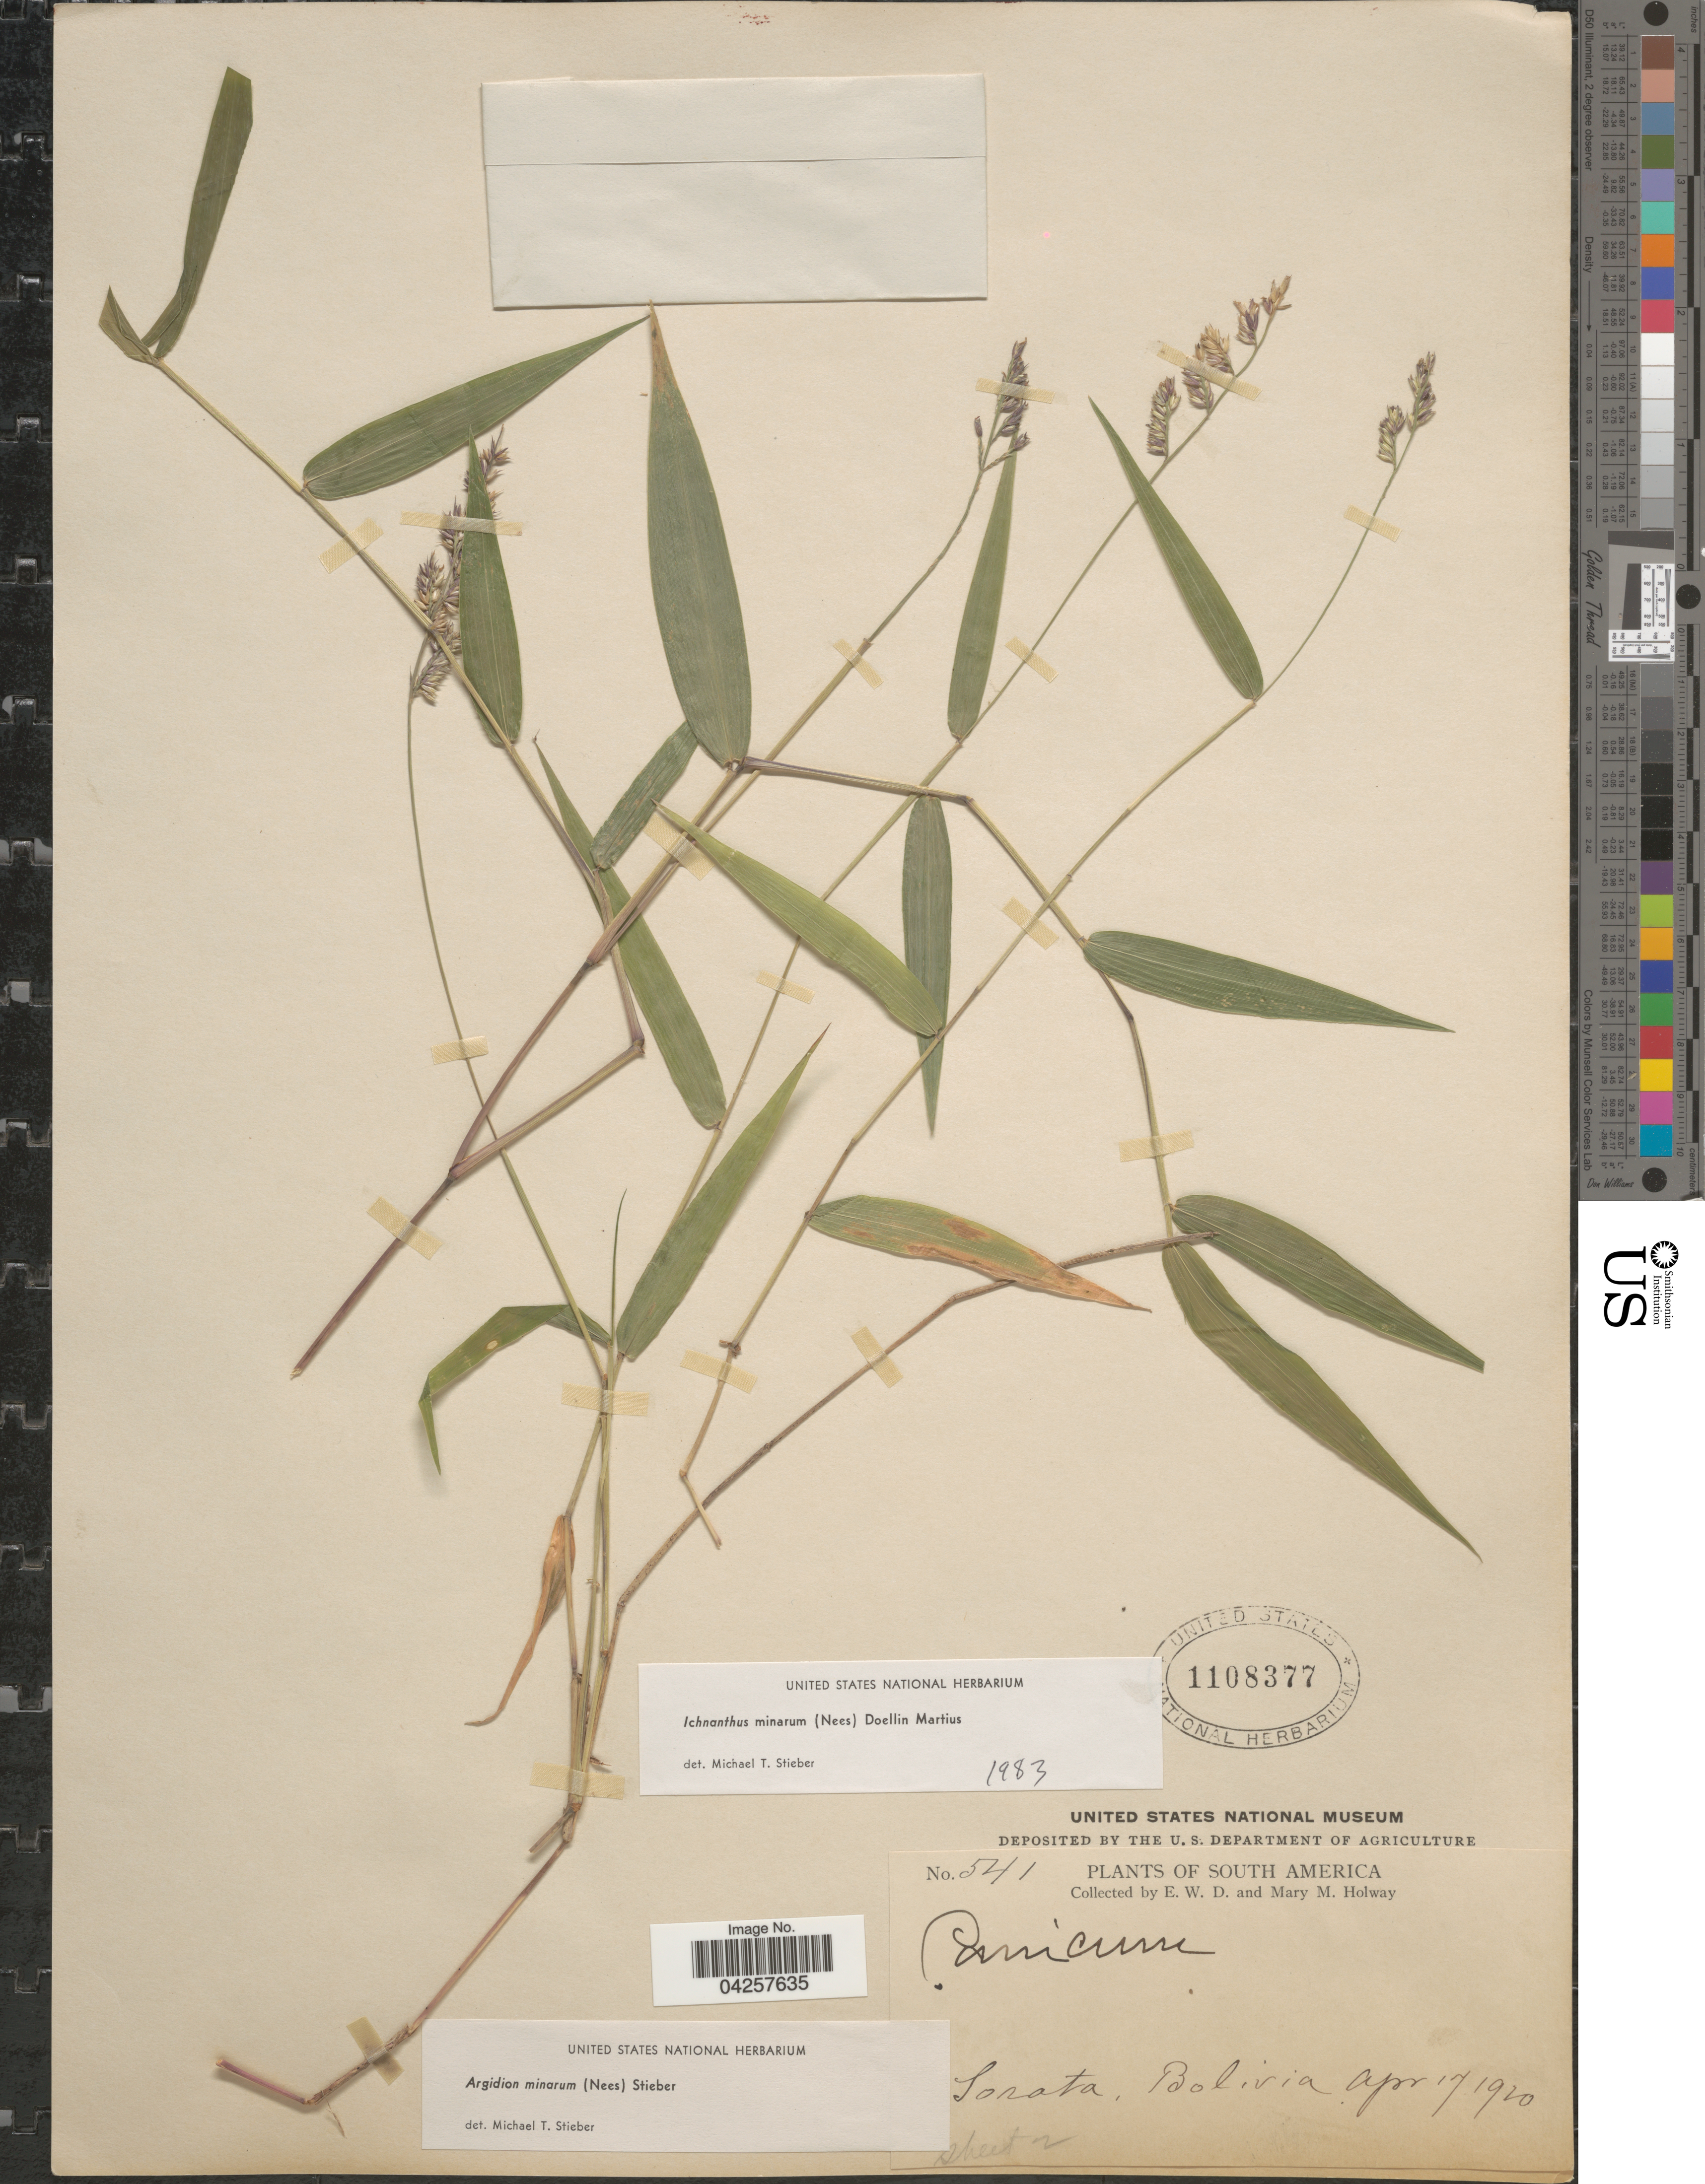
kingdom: Plantae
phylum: Tracheophyta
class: Liliopsida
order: Poales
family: Poaceae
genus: Echinolaena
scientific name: Echinolaena minarum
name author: (Nees) Pilg.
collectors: E. W. D. Holway & M. M. Holway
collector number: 541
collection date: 1920-04-17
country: Bolivia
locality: Sorata.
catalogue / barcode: US 1108377